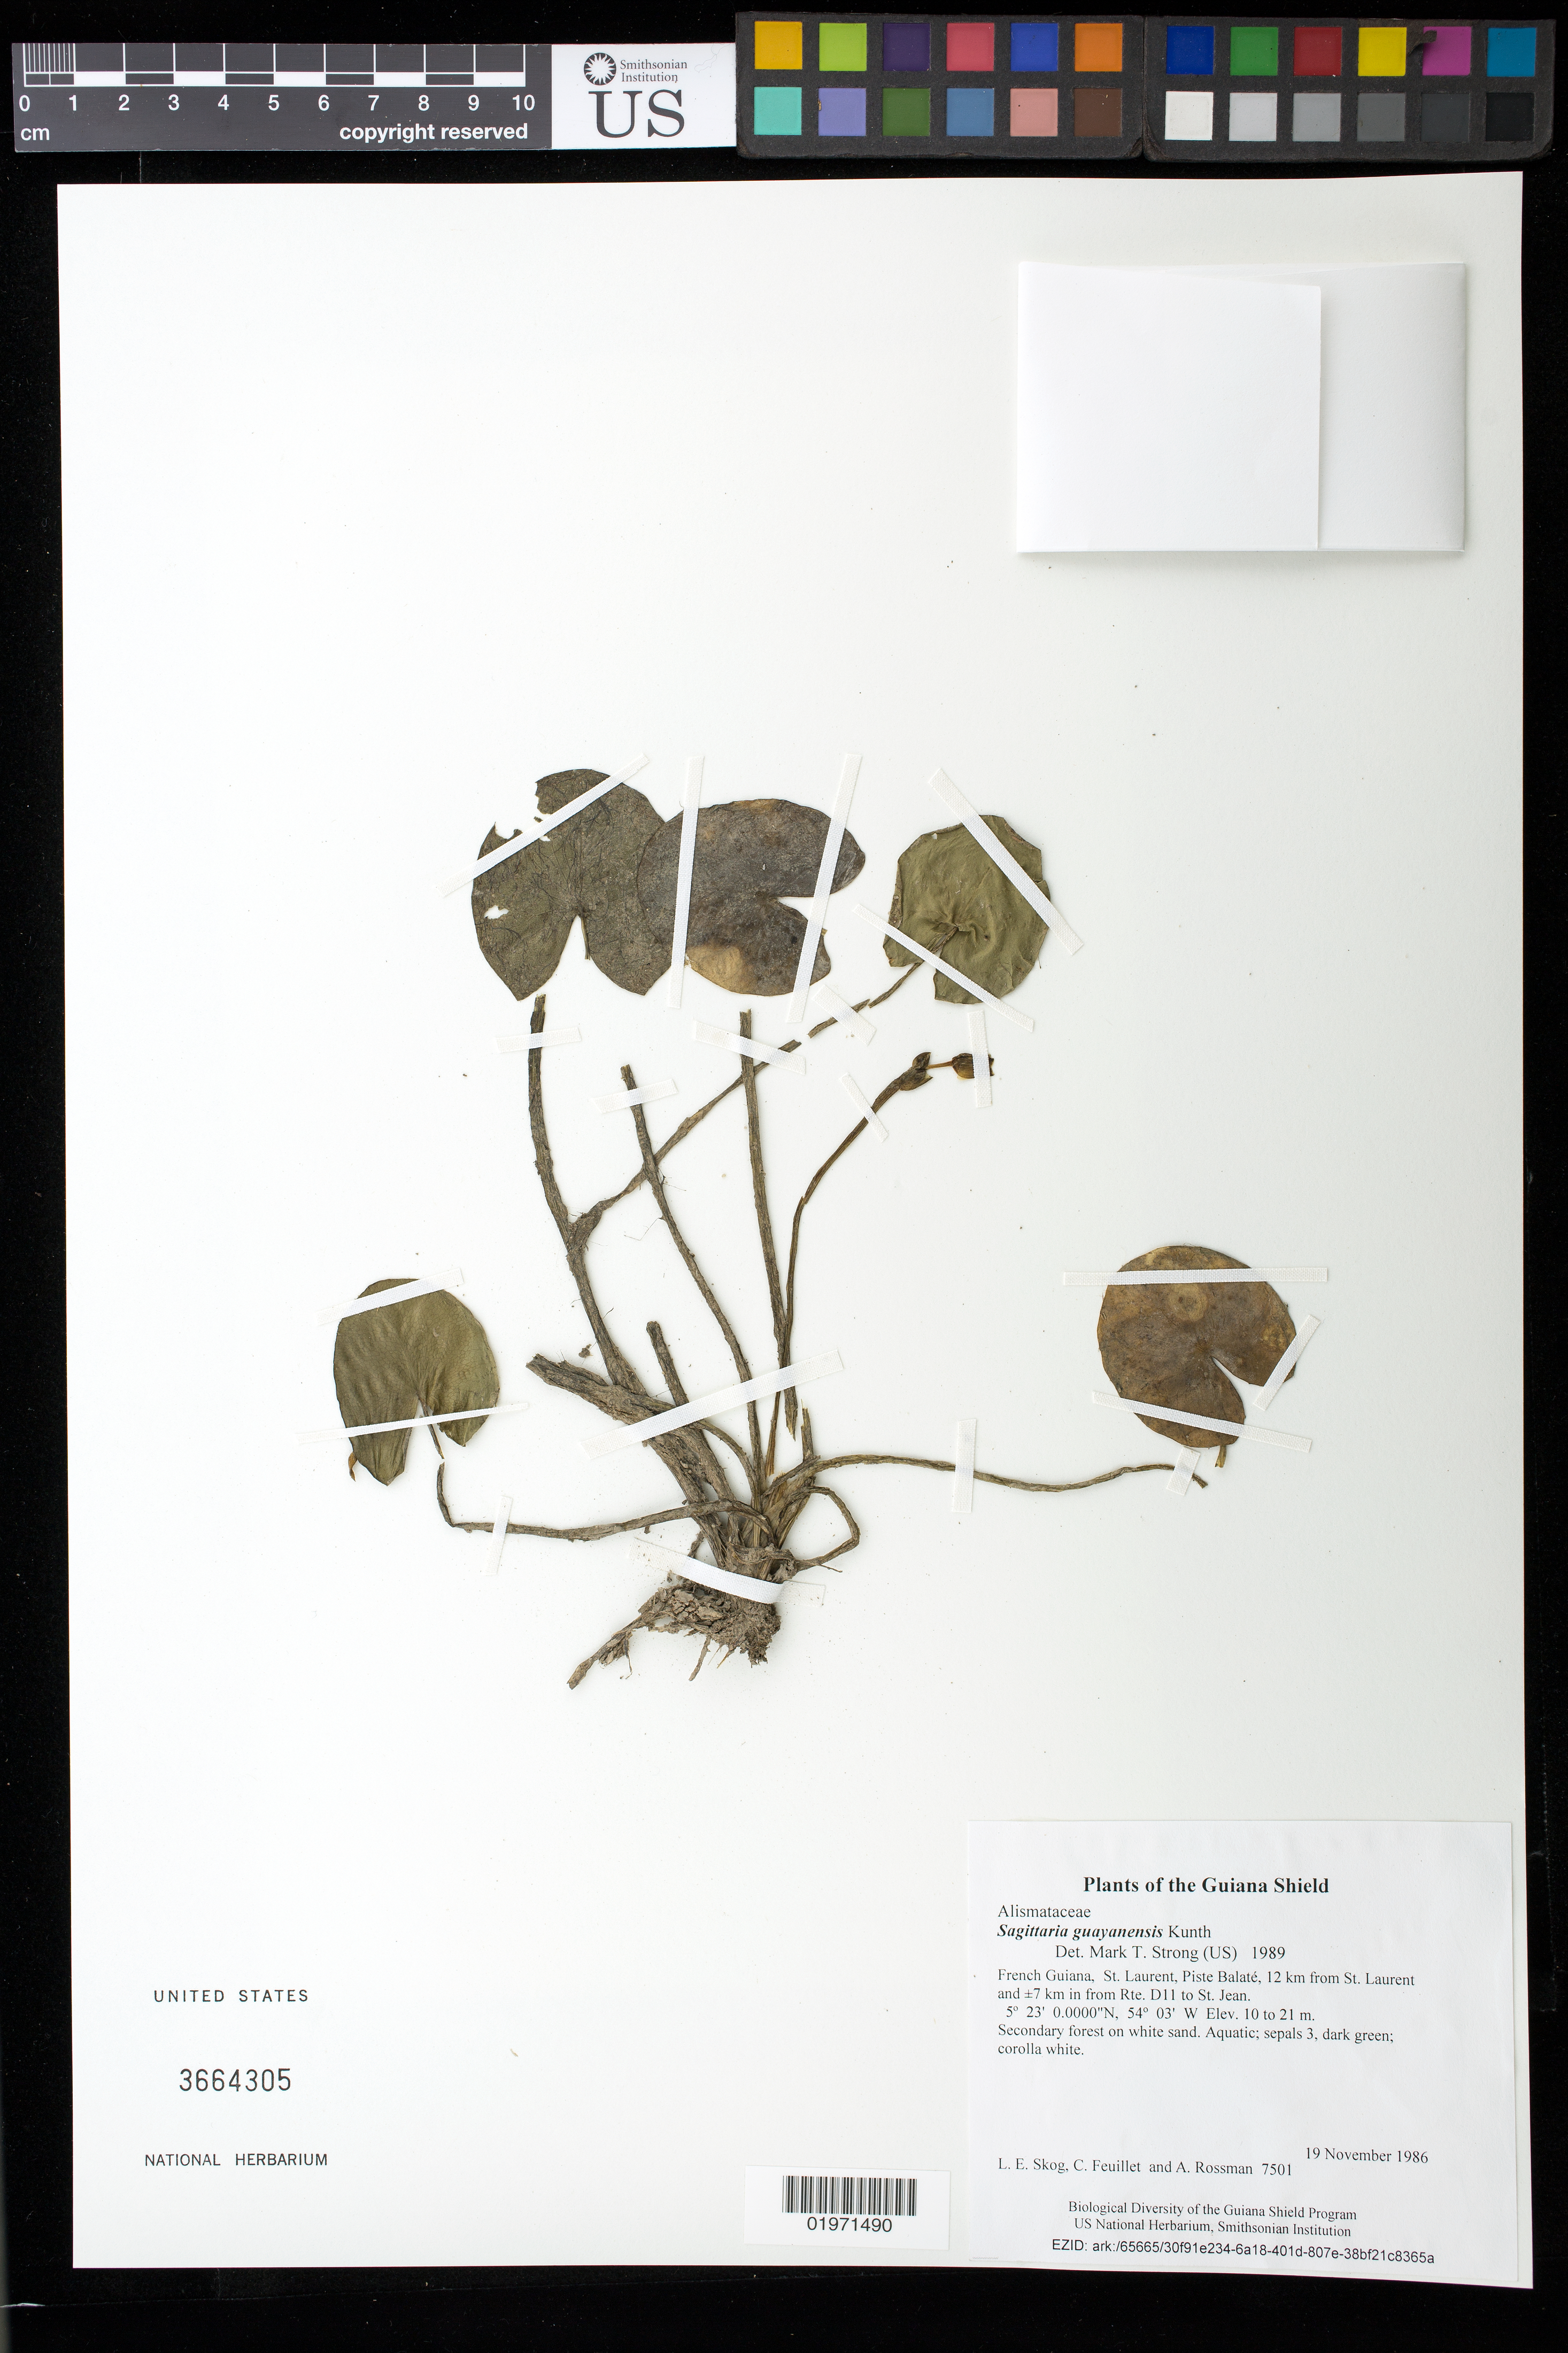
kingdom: Plantae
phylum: Tracheophyta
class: Liliopsida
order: Alismatales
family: Alismataceae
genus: Sagittaria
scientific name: Sagittaria guayanensis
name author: Kunth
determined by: Strong, M. T., (US), Smithsonian Institution - National Museum of Natural History (UNITED STATES)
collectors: L. E. Skog, C. Feuillet & A. Rossman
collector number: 7501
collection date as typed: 19 November 1986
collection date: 1986-11-19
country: French Guiana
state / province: Saint-Laurent-du-Maroni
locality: Piste Balaté, 12 km from St. Laurent and ±7 km in from Rte. D11 to St. Jean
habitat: Secondary forest on white sand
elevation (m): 10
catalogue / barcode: US 3664305